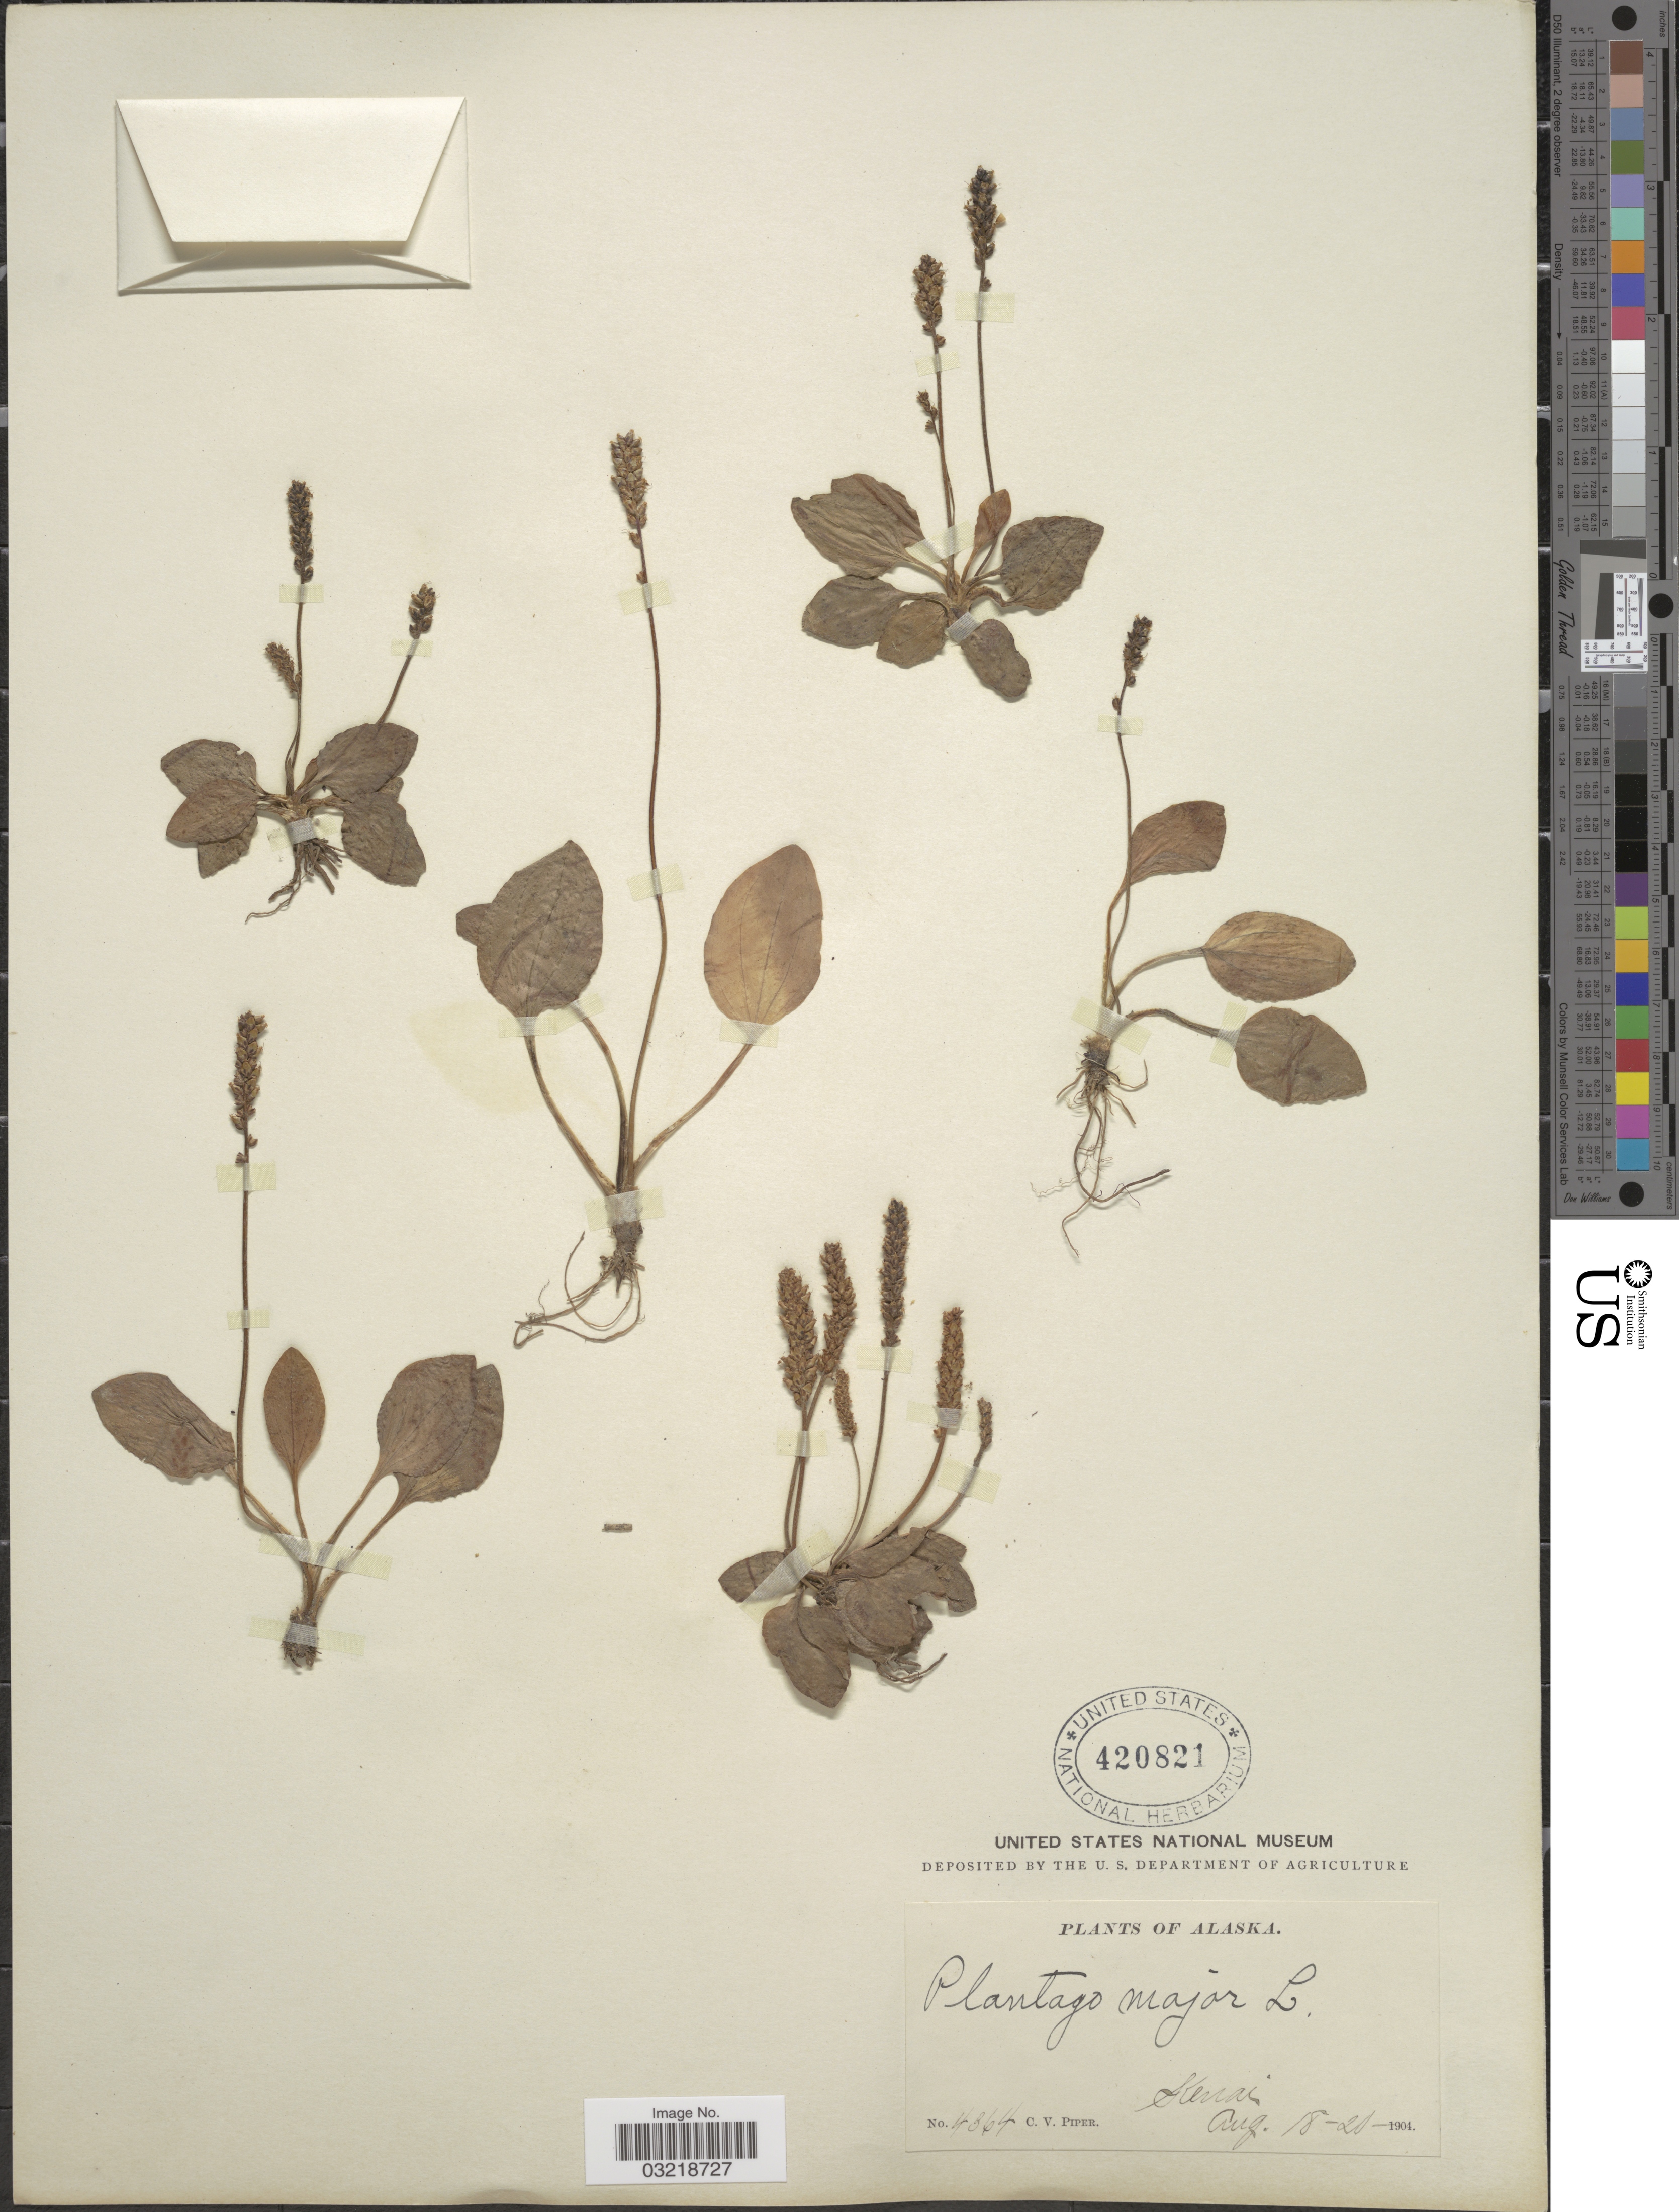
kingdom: Plantae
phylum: Tracheophyta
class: Magnoliopsida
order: Lamiales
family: Plantaginaceae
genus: Plantago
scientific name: Plantago major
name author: L.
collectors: C. V. Piper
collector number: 4364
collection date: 1904-08-18/1904-08-20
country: United States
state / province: Alaska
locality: Kenai.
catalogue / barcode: US 420821